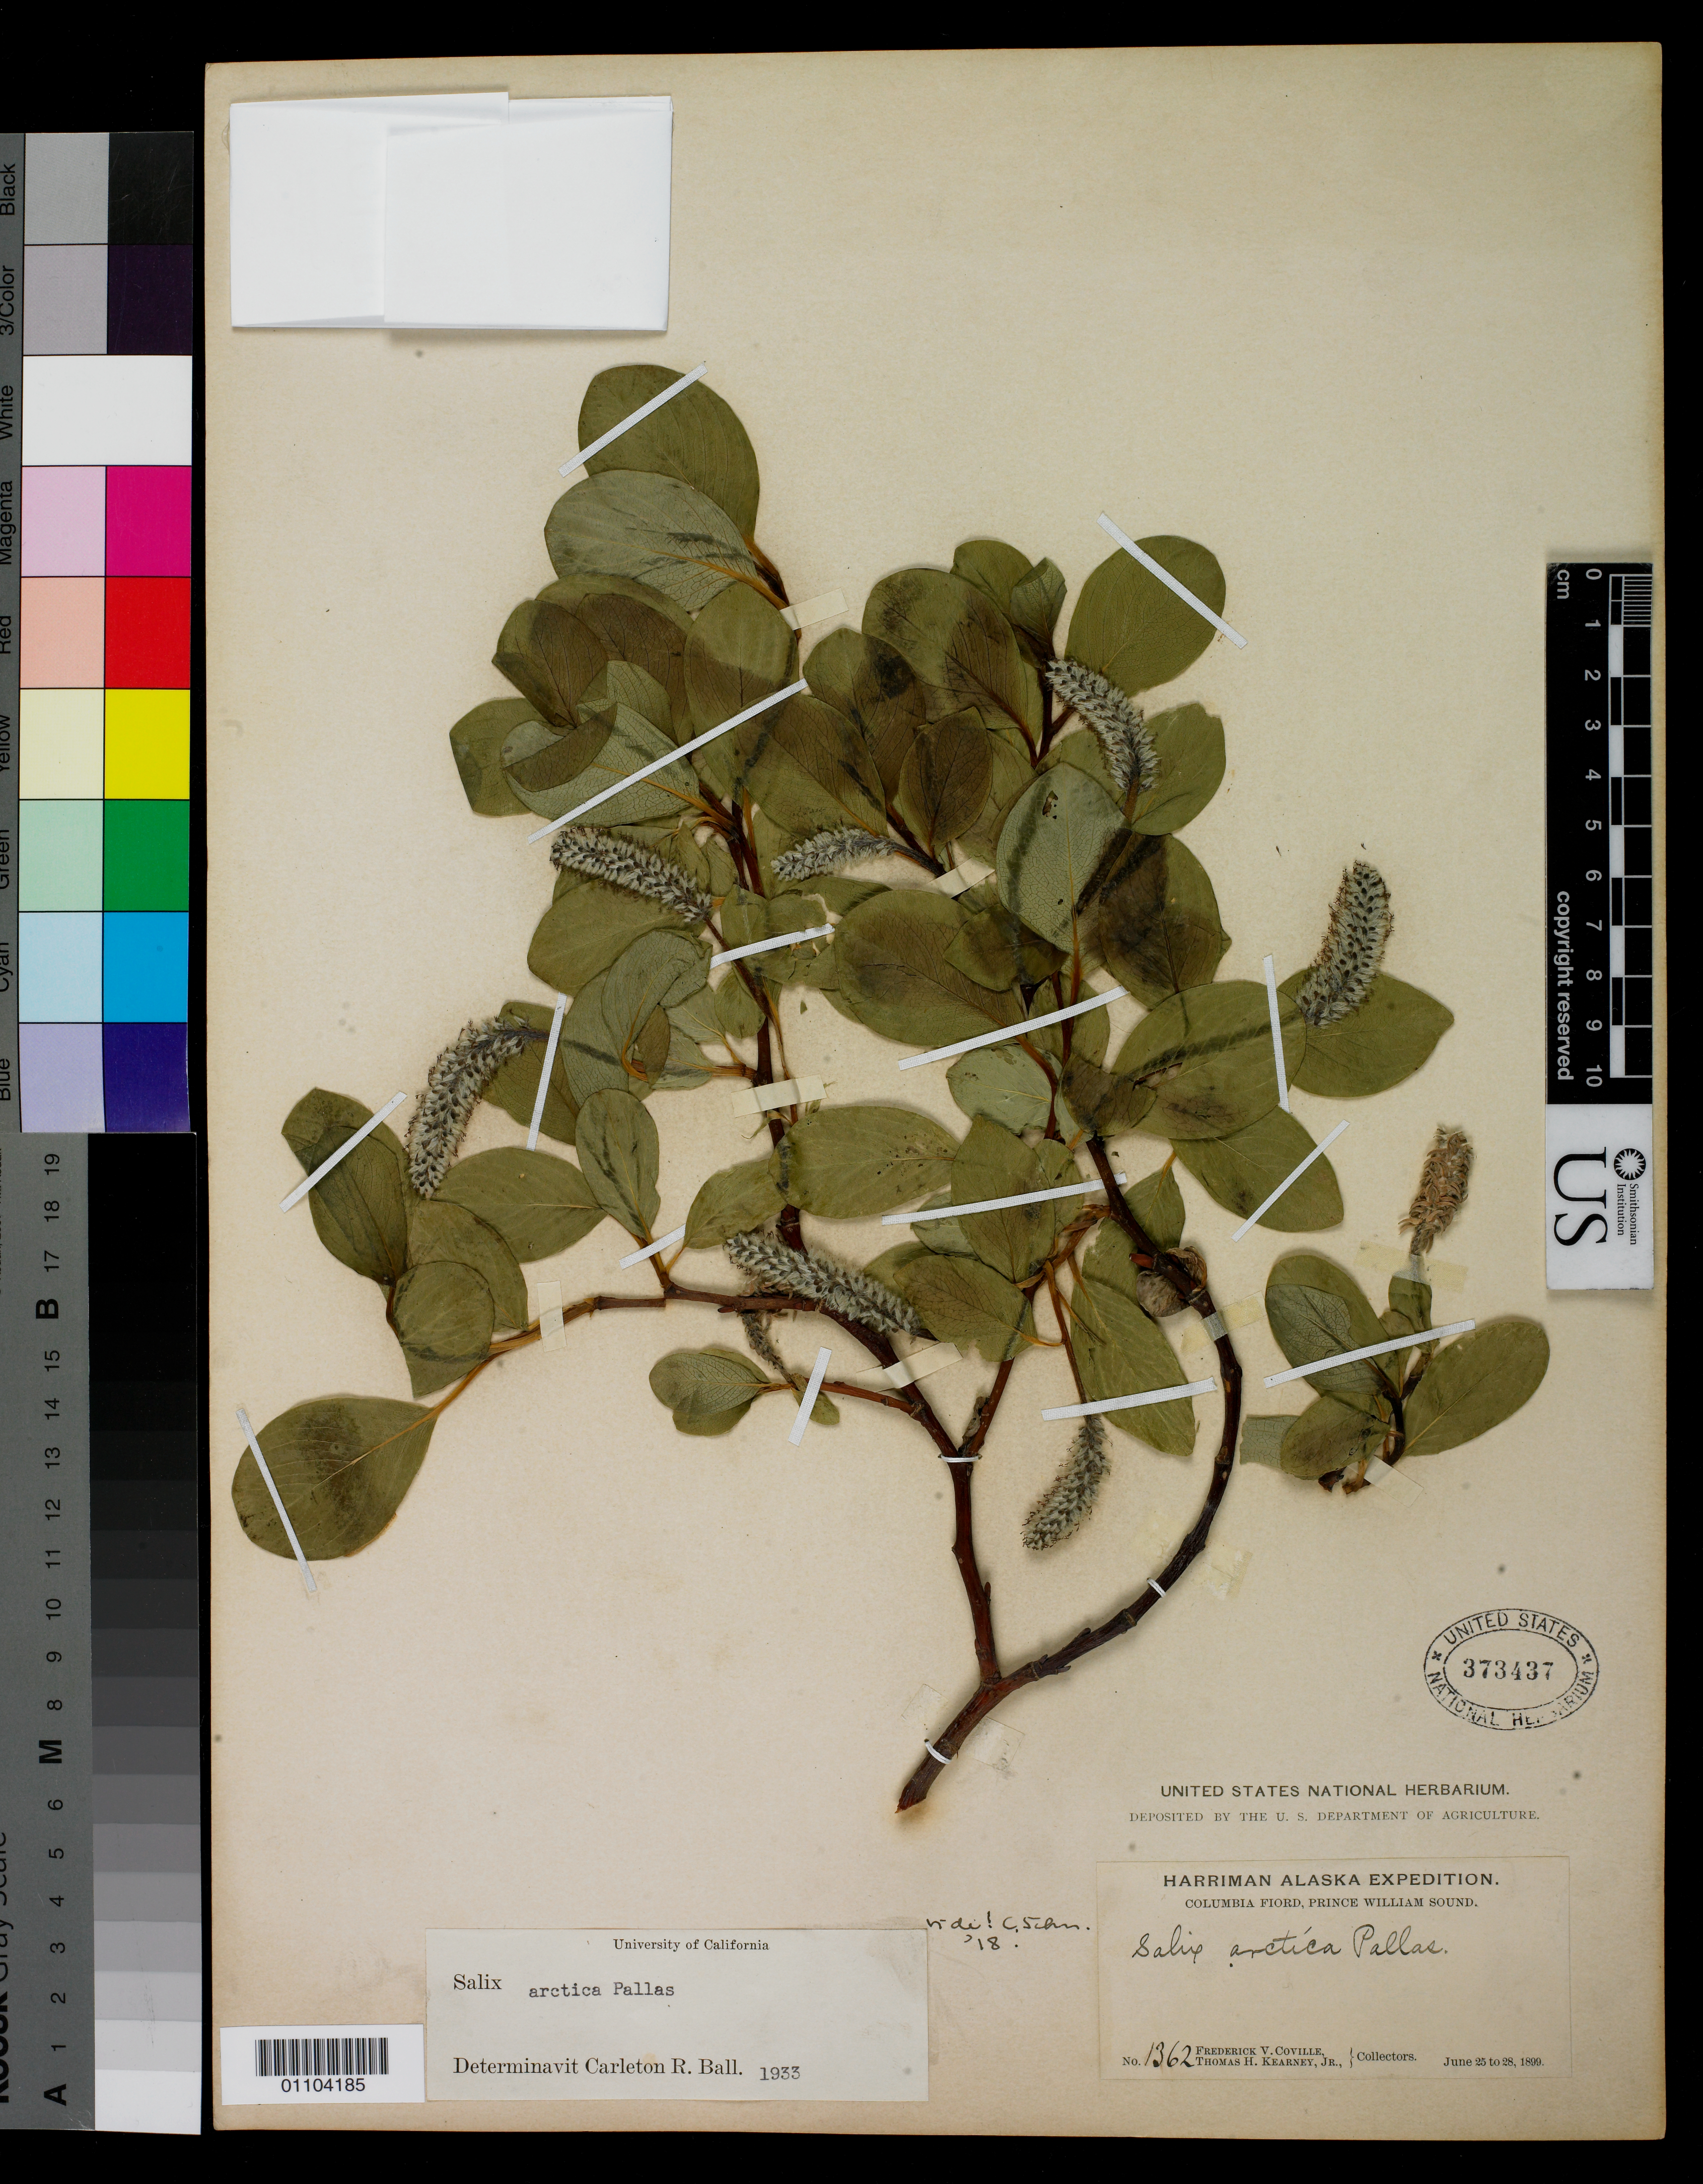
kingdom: Plantae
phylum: Tracheophyta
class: Magnoliopsida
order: Malpighiales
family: Salicaceae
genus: Salix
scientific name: Salix arctica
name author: Pall.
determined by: Ball, C. R.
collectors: F. V. Coville & T. H. Kearney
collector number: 1362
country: United States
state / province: Alaska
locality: Columbia Fiord, Prince William Sound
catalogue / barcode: US 373437